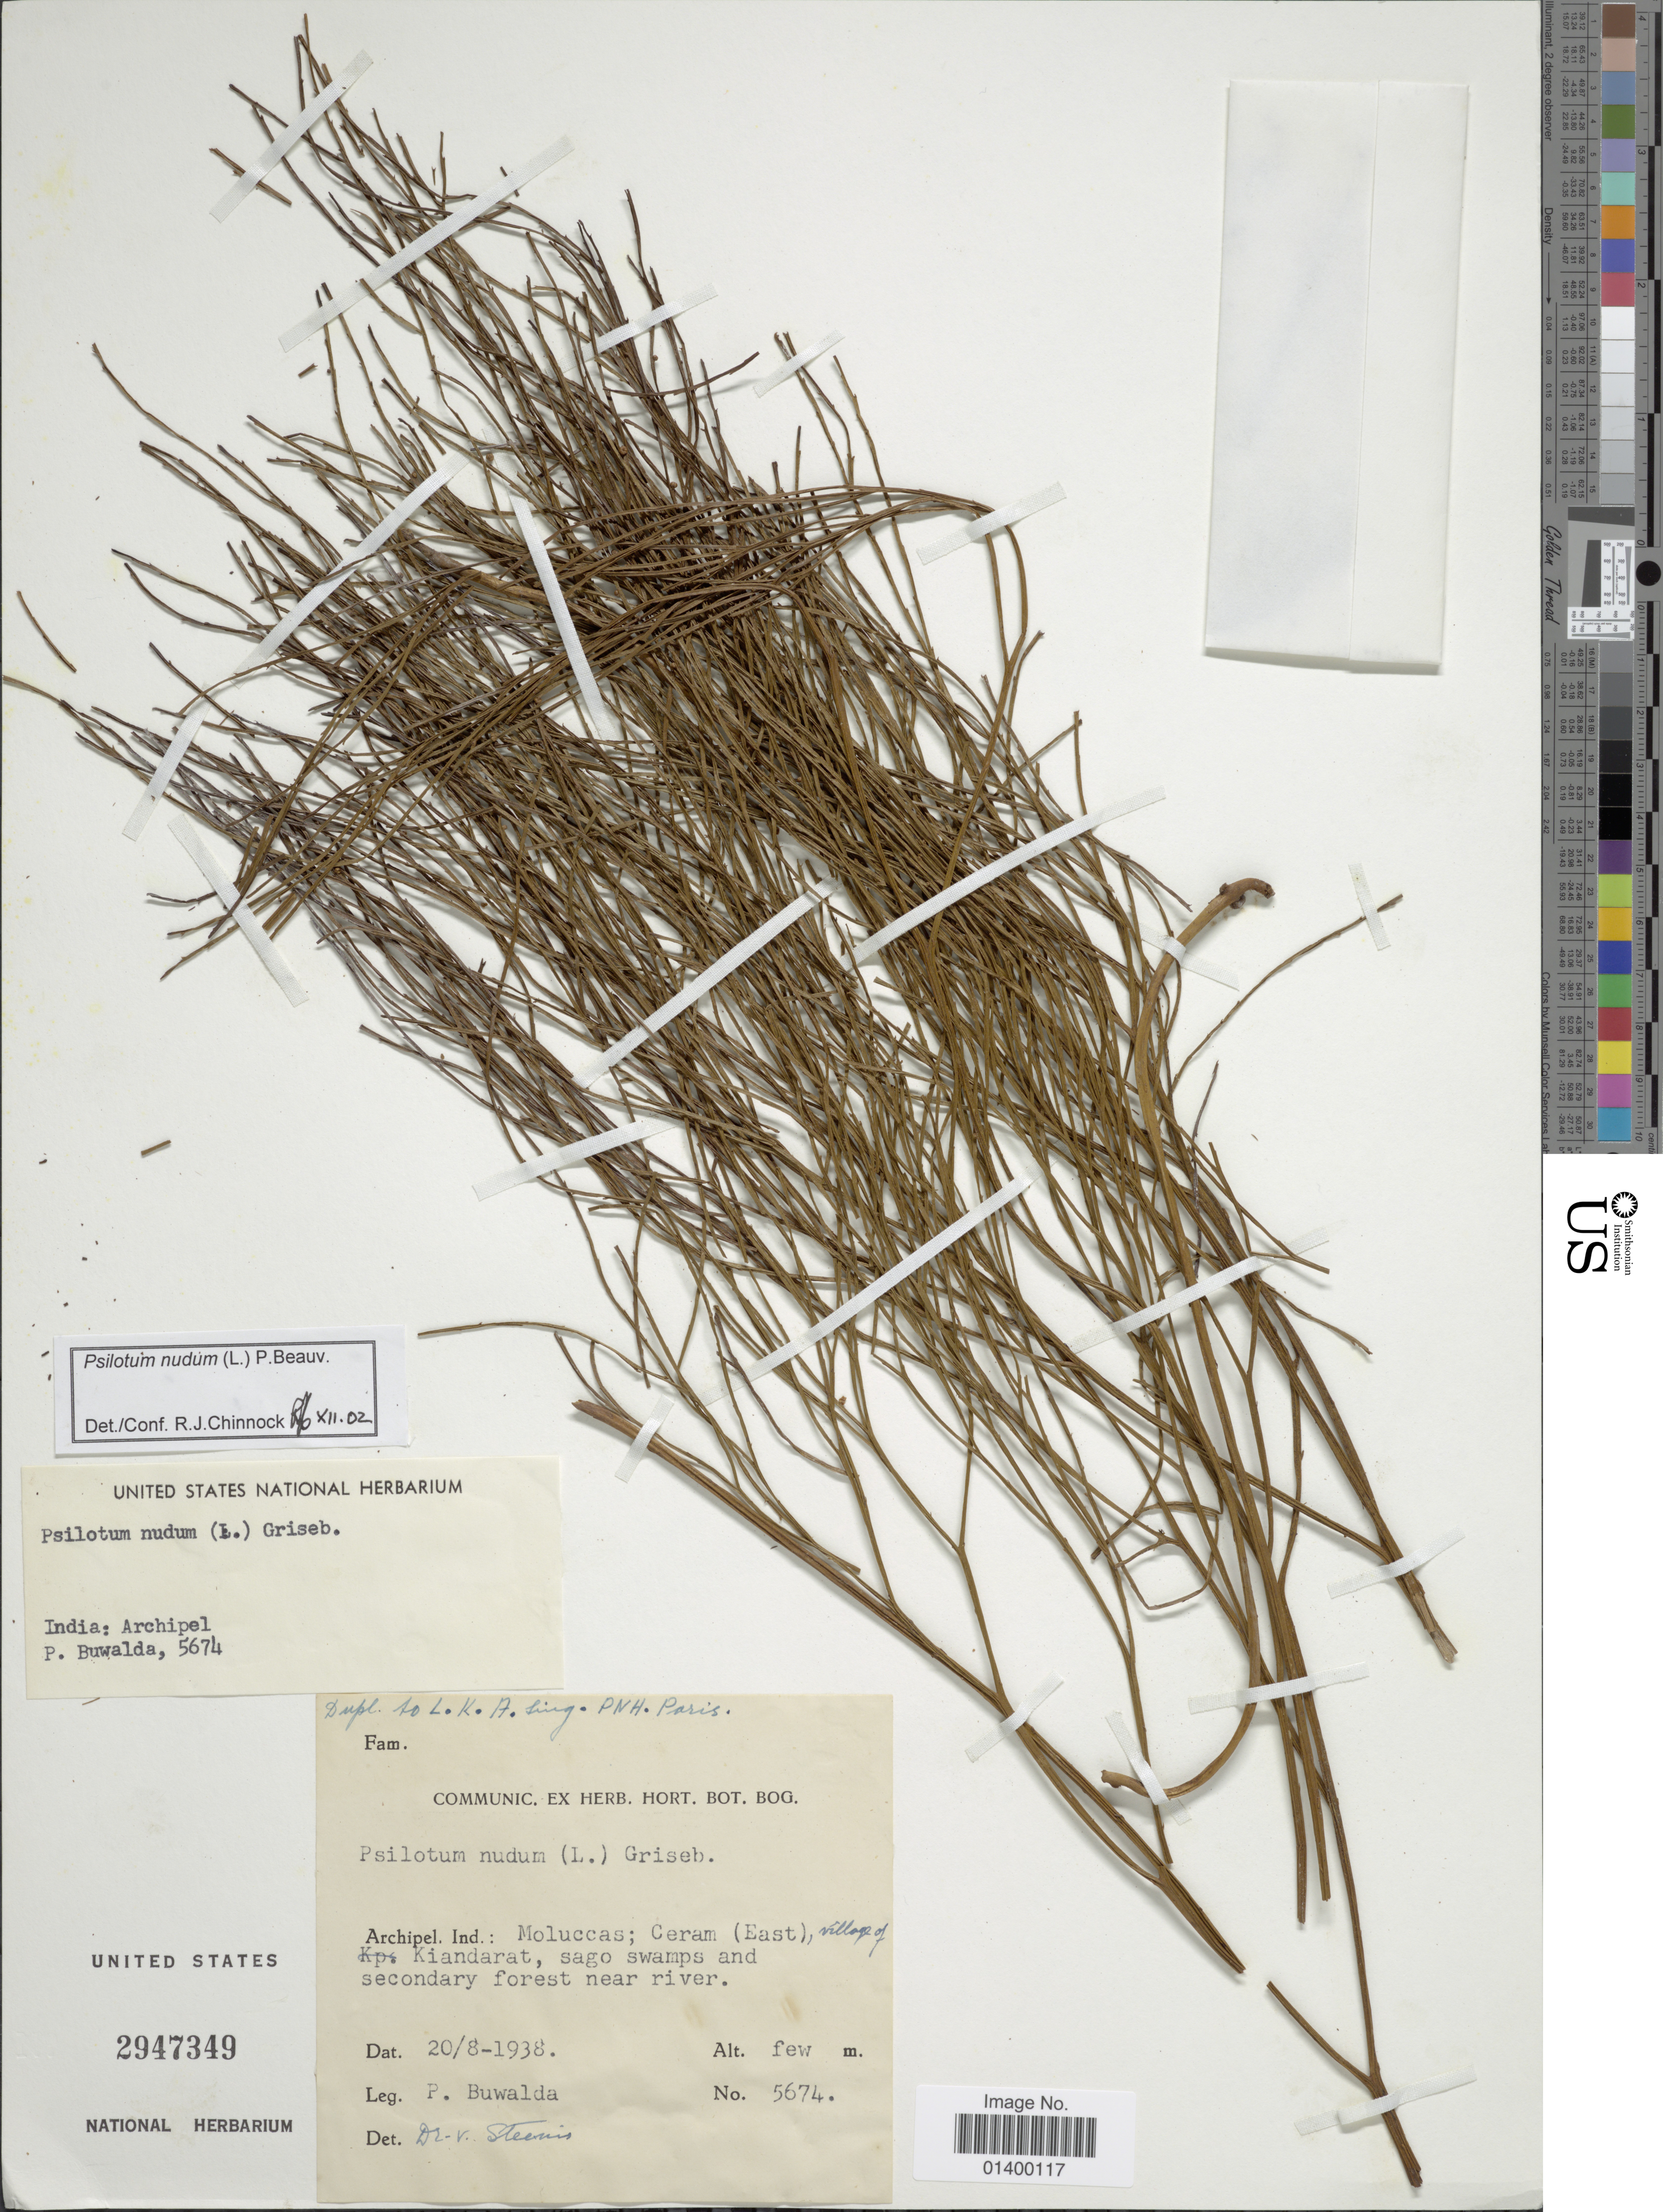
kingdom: Plantae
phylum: Tracheophyta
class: Polypodiopsida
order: Psilotales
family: Psilotaceae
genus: Psilotum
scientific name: Psilotum nudum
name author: (L.) P. Beauv.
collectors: P. Buwalda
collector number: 5674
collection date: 1938-08-20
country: Indonesia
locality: Archipel. Ind.: Moluccas; Ceram (East), village of Kiandarat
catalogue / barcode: US 2947349